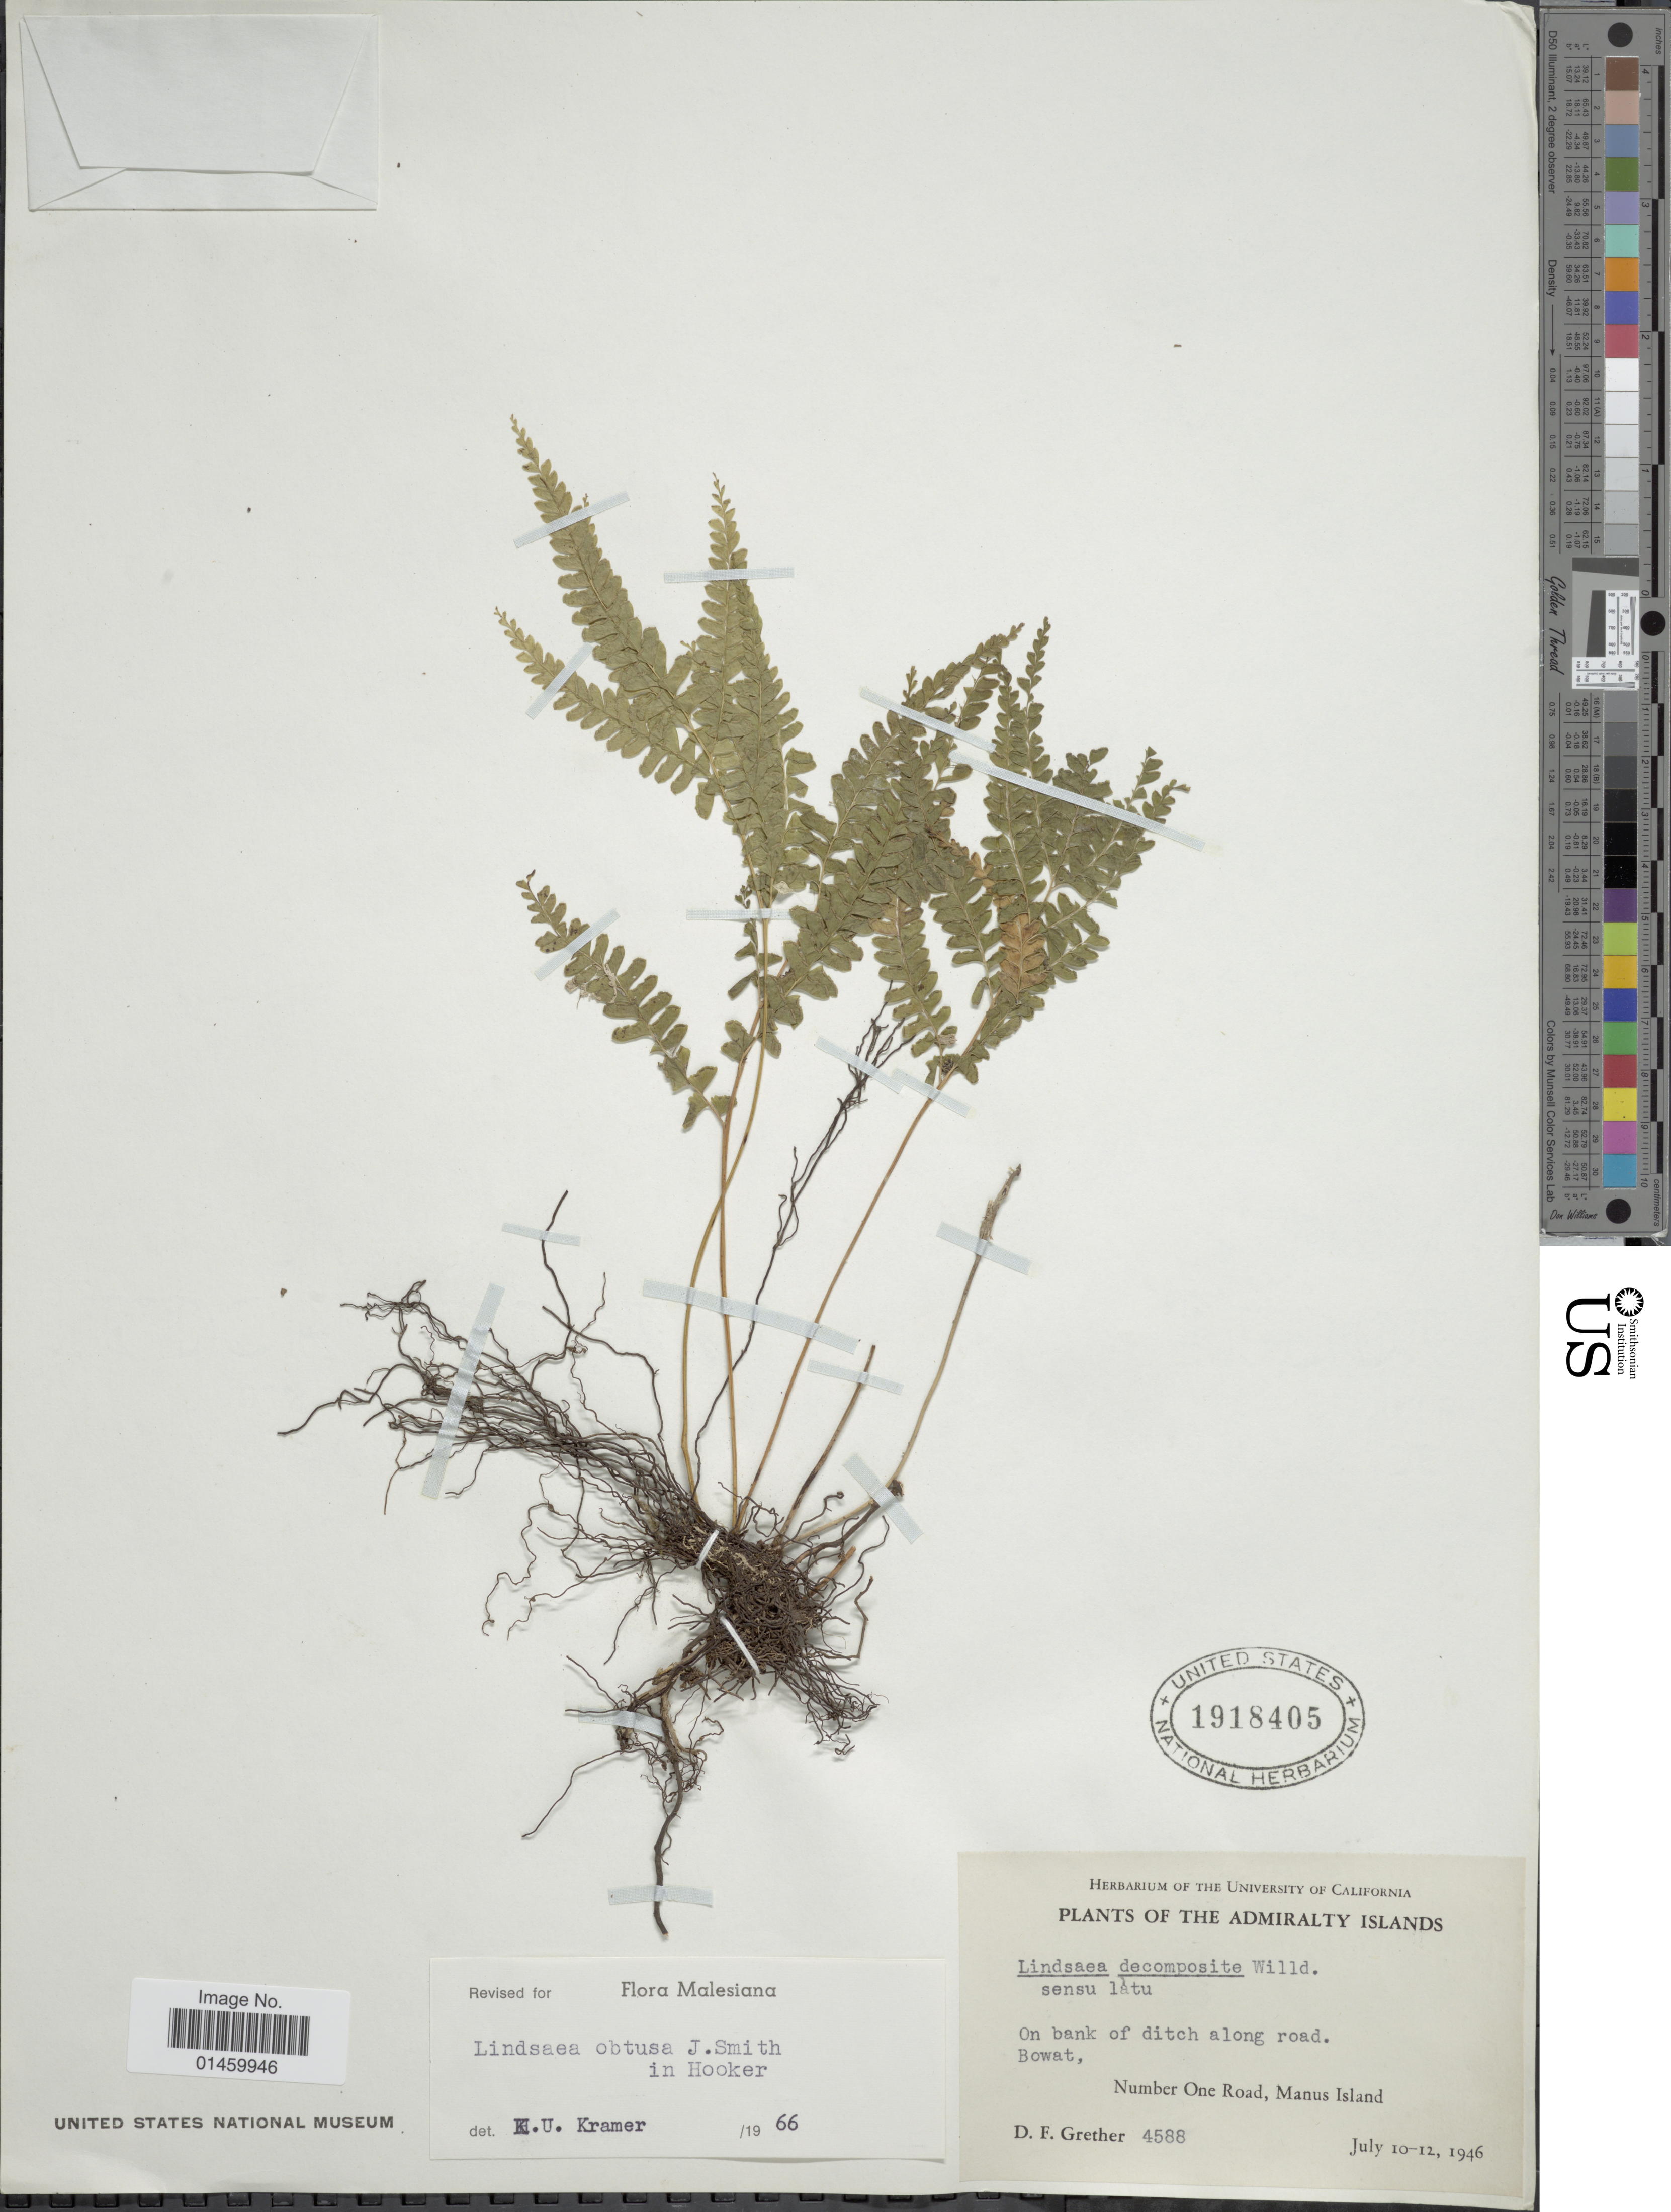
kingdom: Plantae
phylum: Tracheophyta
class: Polypodiopsida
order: Polypodiales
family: Lindsaeaceae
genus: Lindsaea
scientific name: Lindsaea obtusa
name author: J. Sm. ex Hook.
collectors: D. F. Grether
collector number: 4588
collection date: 1946-07-10/1946-07-12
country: Papua New Guinea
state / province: Manus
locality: The Admiralty Islands. Number One Road, Manus Island. On bank of ditch along road. Bowat.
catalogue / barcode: US 1918405